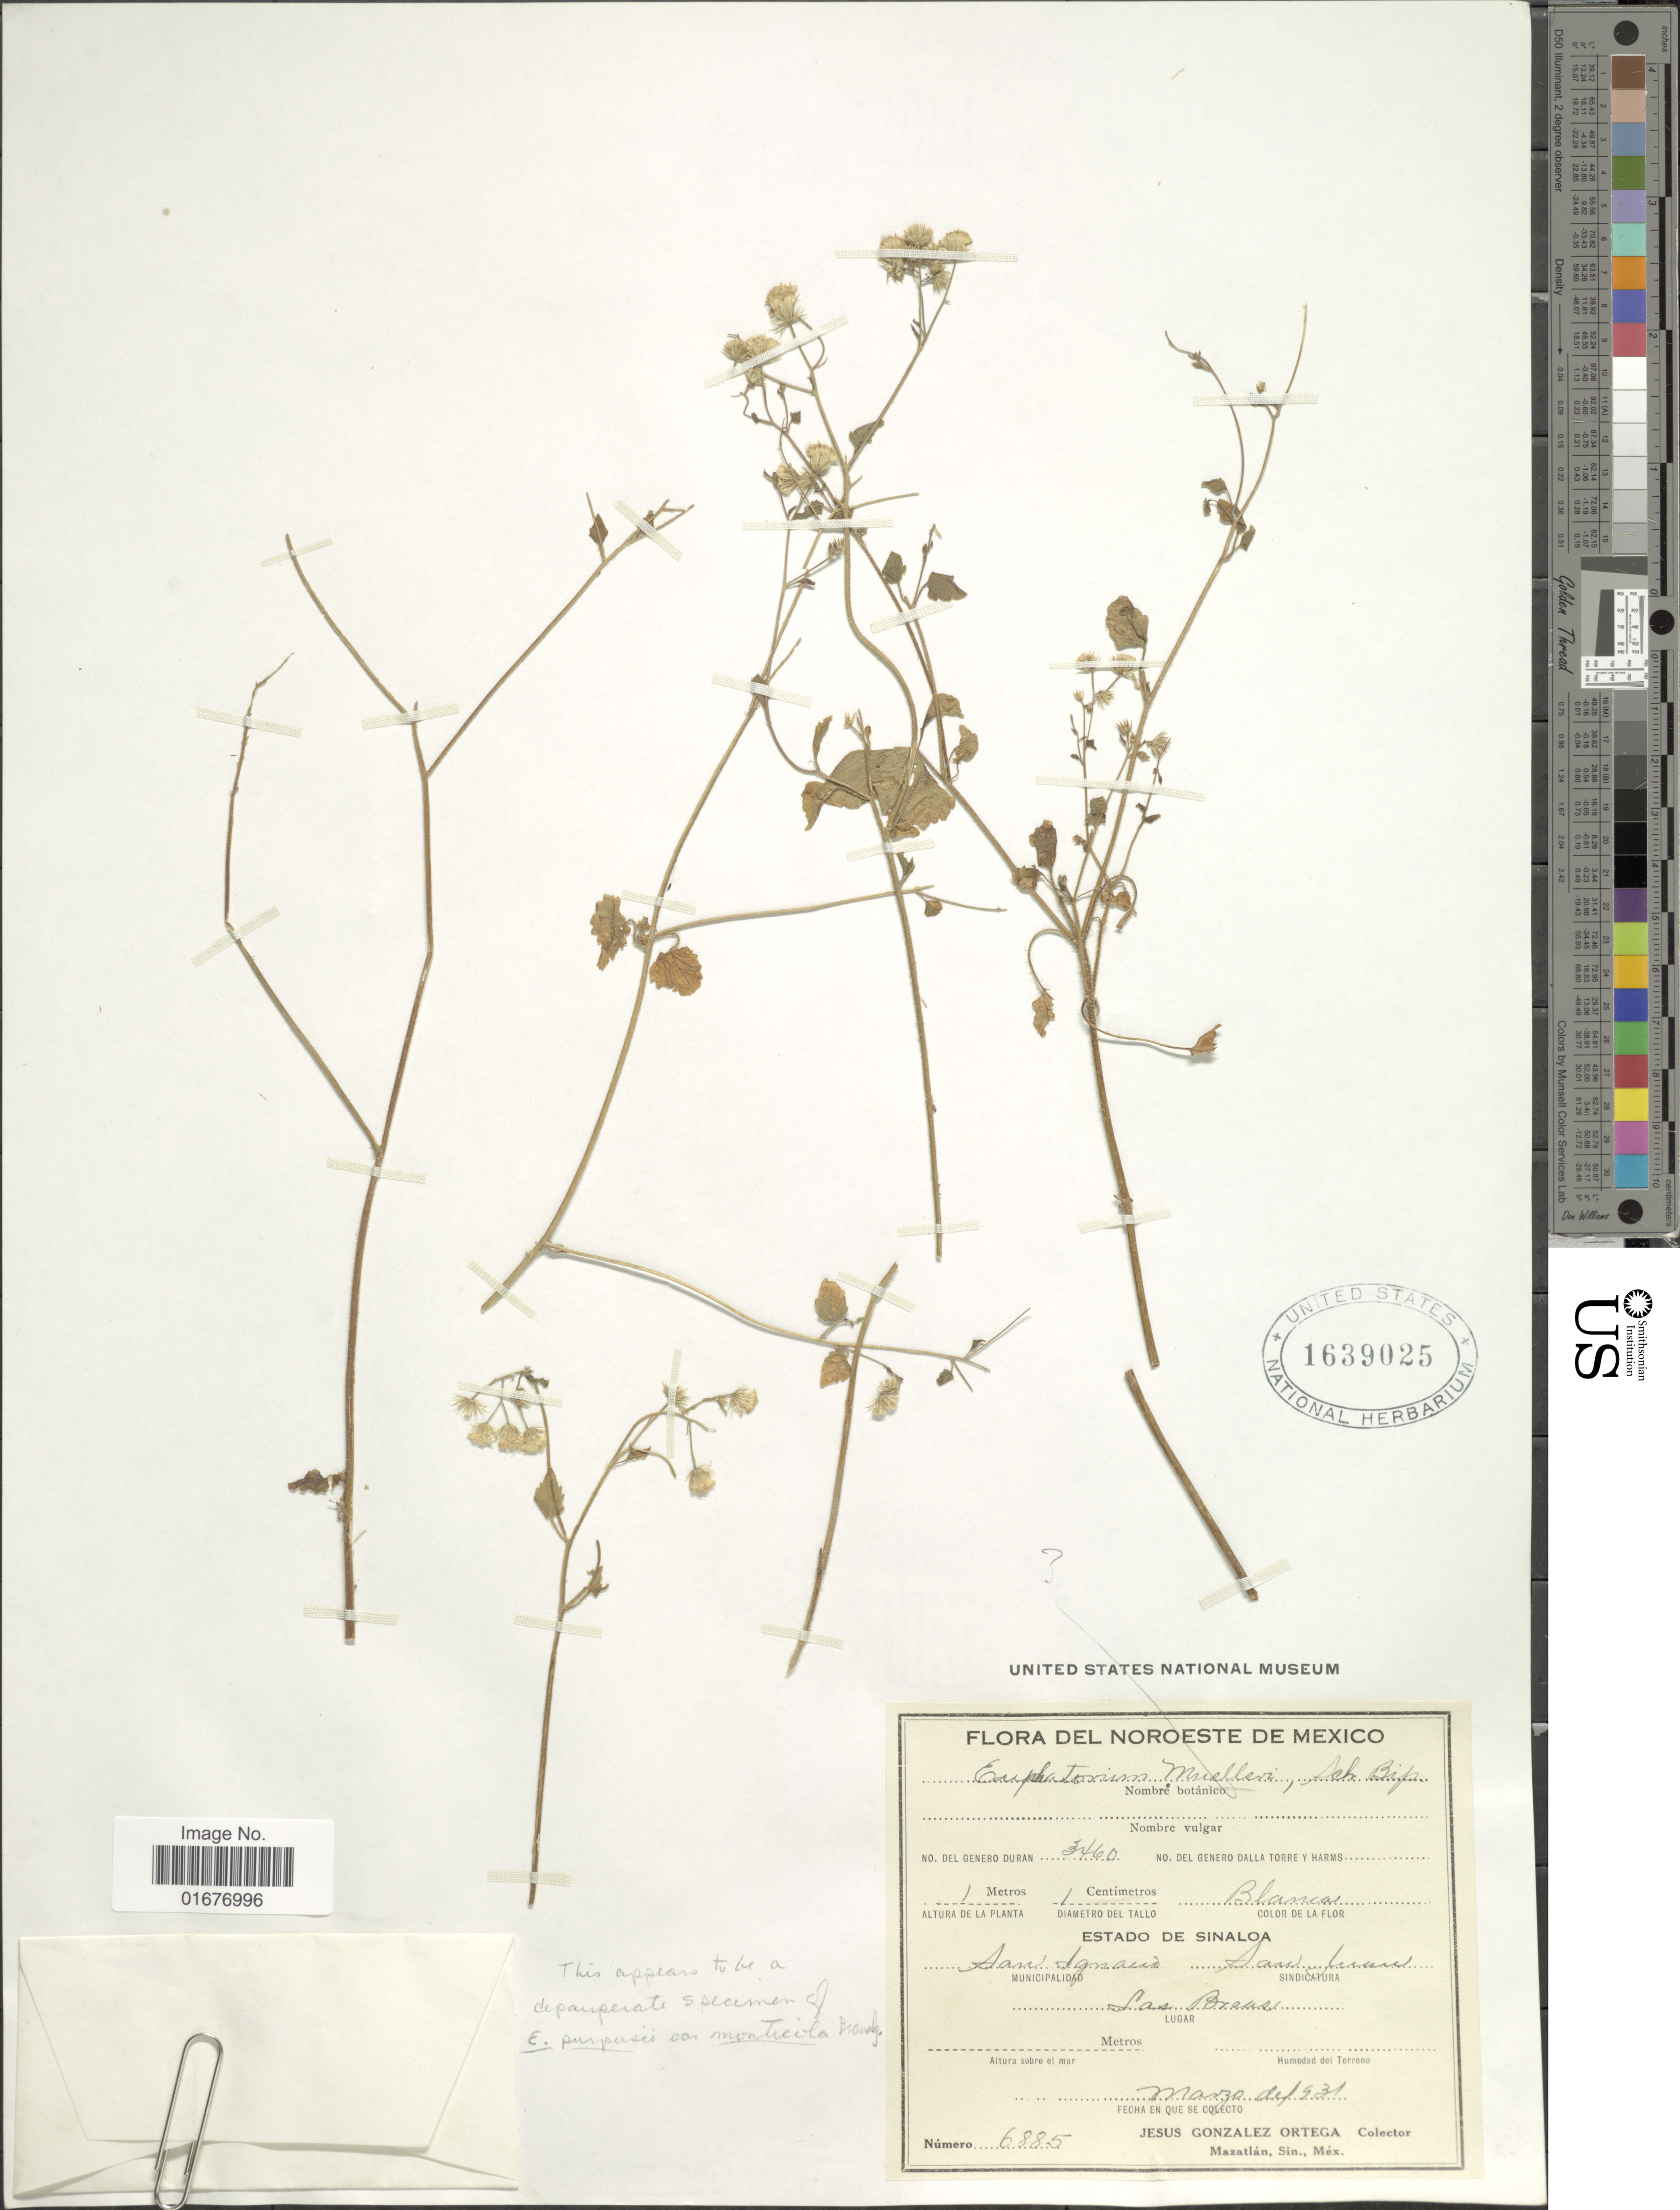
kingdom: Plantae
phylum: Tracheophyta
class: Magnoliopsida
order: Asterales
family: Asteraceae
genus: Ageratina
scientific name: Ageratina viscosissima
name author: (Rolfe) R.M. King & H. Rob.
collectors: J. Ortega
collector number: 6885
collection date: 1931-03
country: Mexico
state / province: Sinaloa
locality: San Ignacio, San Juan, Las breas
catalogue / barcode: US 1639025